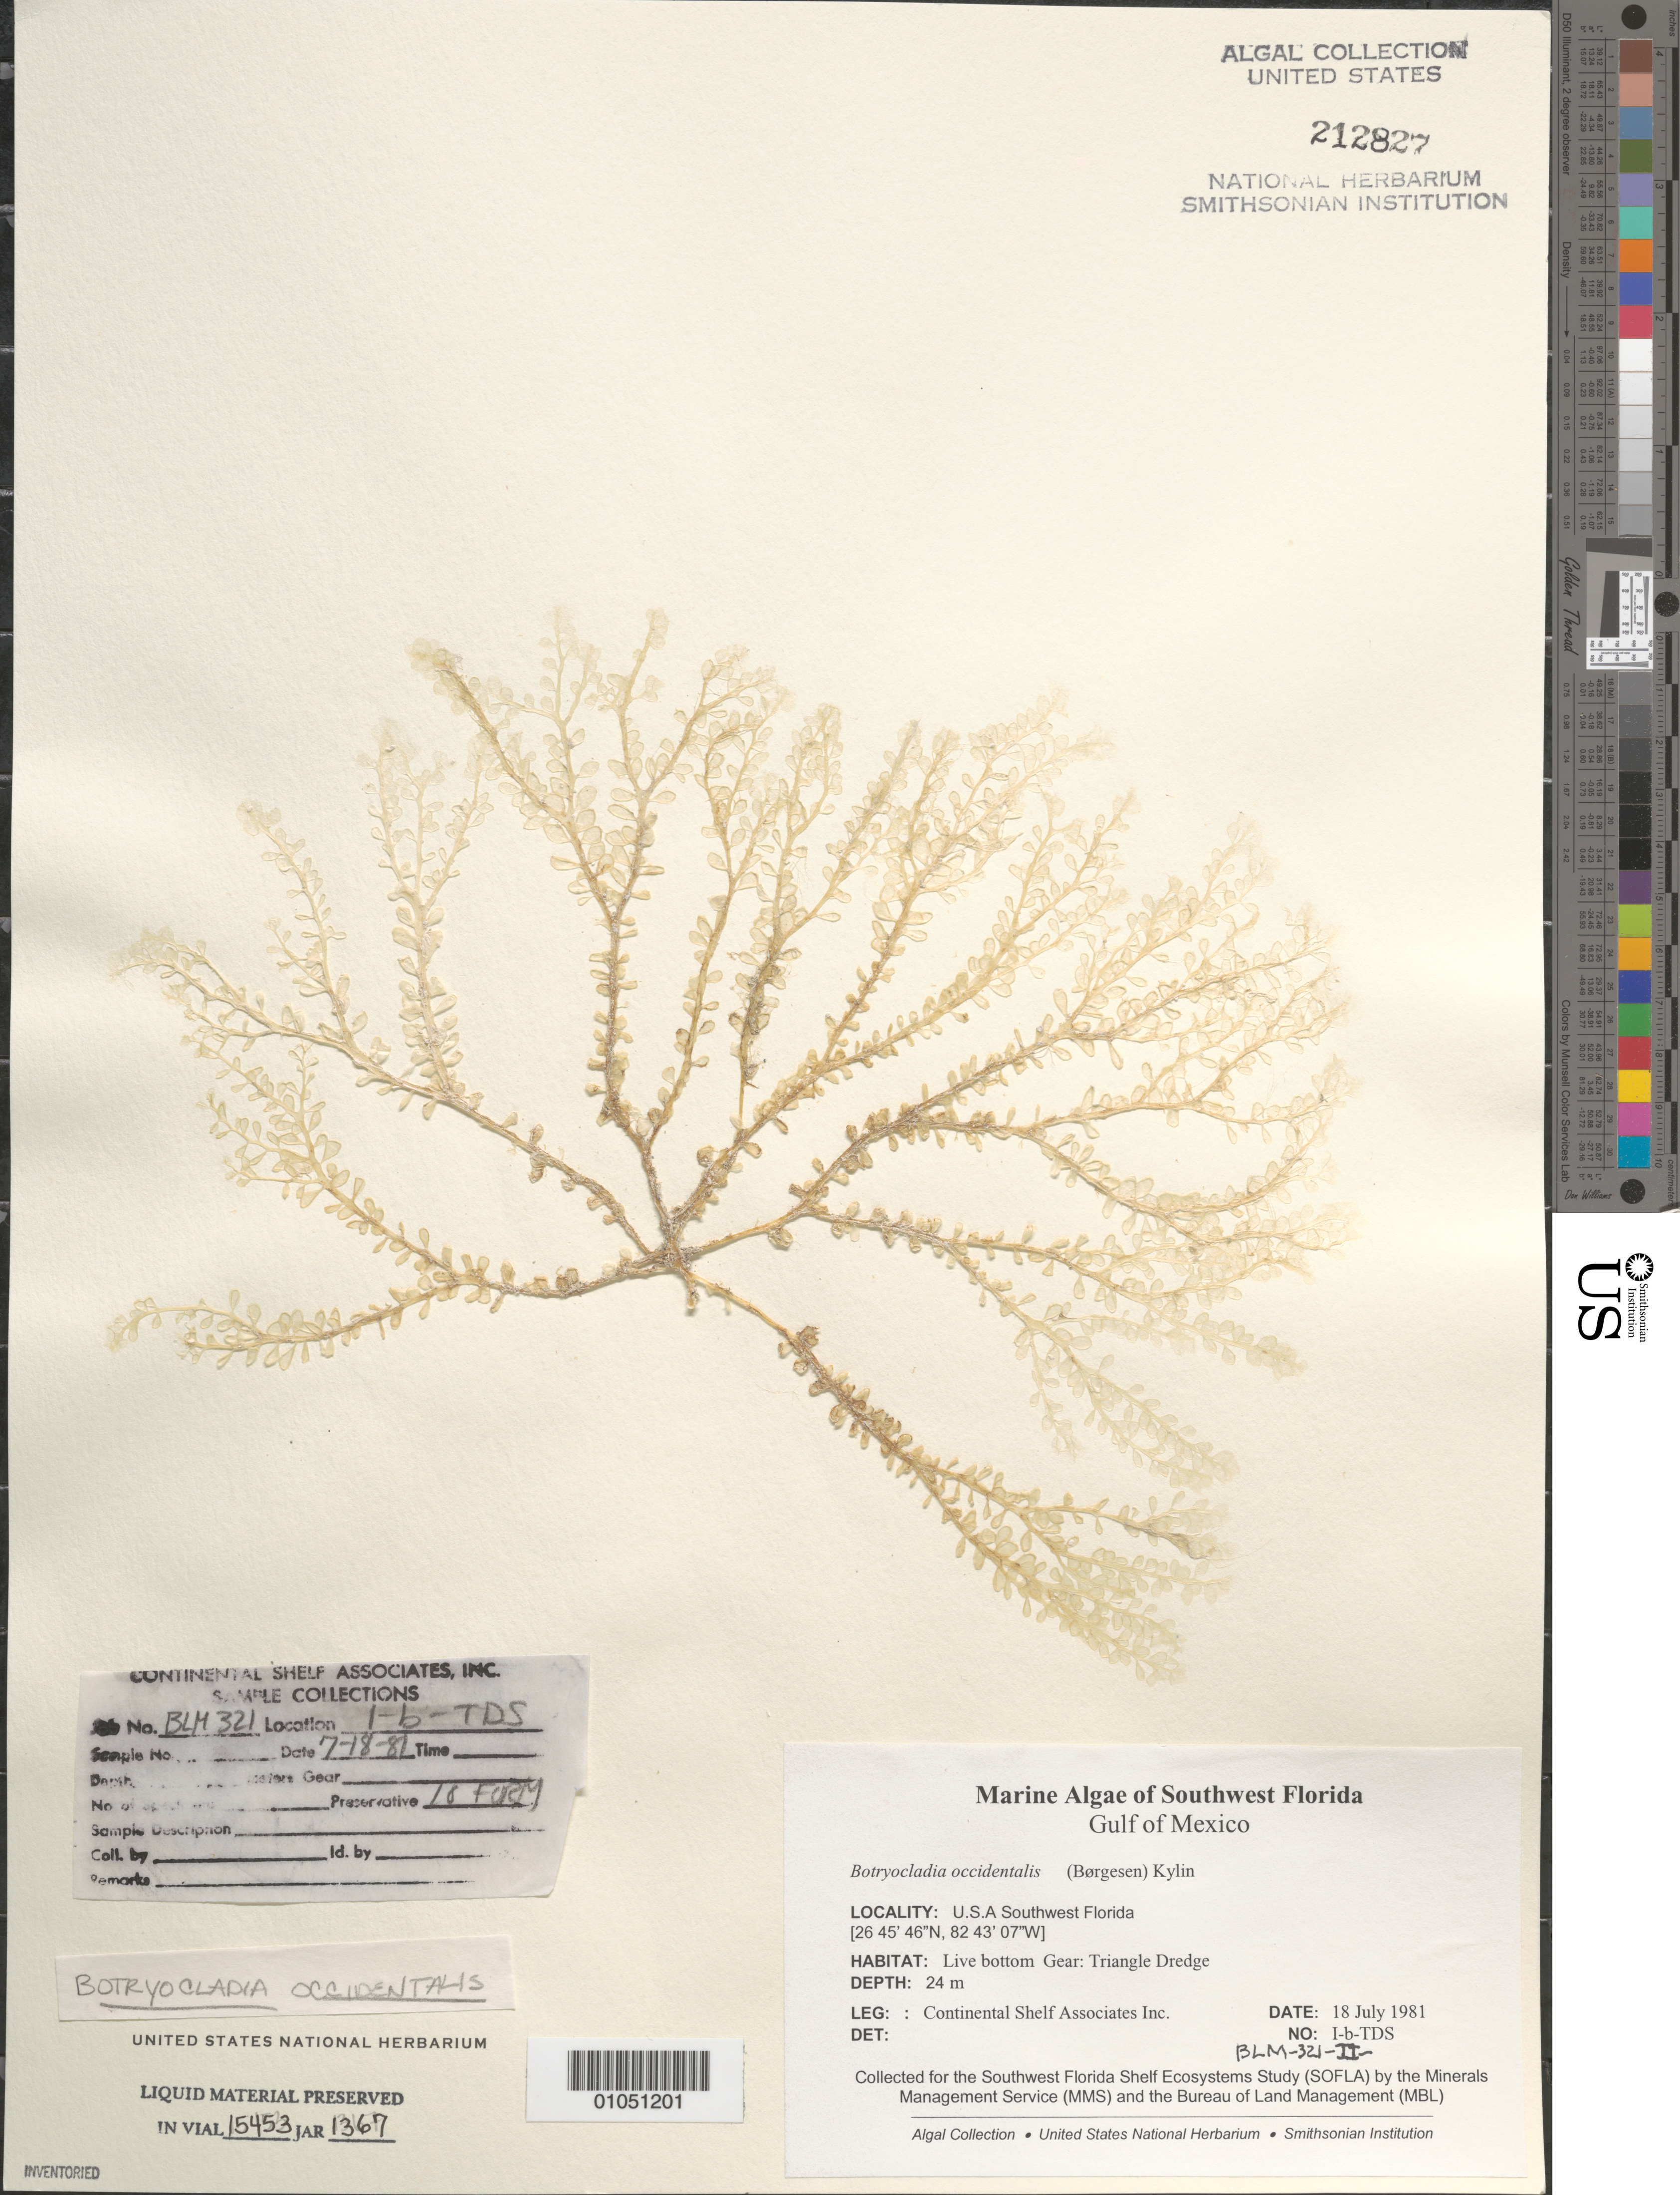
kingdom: Plantae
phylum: Rhodophyta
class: Florideophyceae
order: Rhodymeniales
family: Rhodymeniaceae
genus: Botryocladia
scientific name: Botryocladia occidentalis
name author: (Børgesen) Kylin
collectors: Continental Shelf Associates for the MMS/BLM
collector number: BLM-321-II-1-B-TDS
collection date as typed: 18 Jul 1981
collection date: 1981-07-18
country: United States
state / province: Florida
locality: Gulf of Mexico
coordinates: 26 45'46"N, 82 43'07"W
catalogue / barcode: US 212827